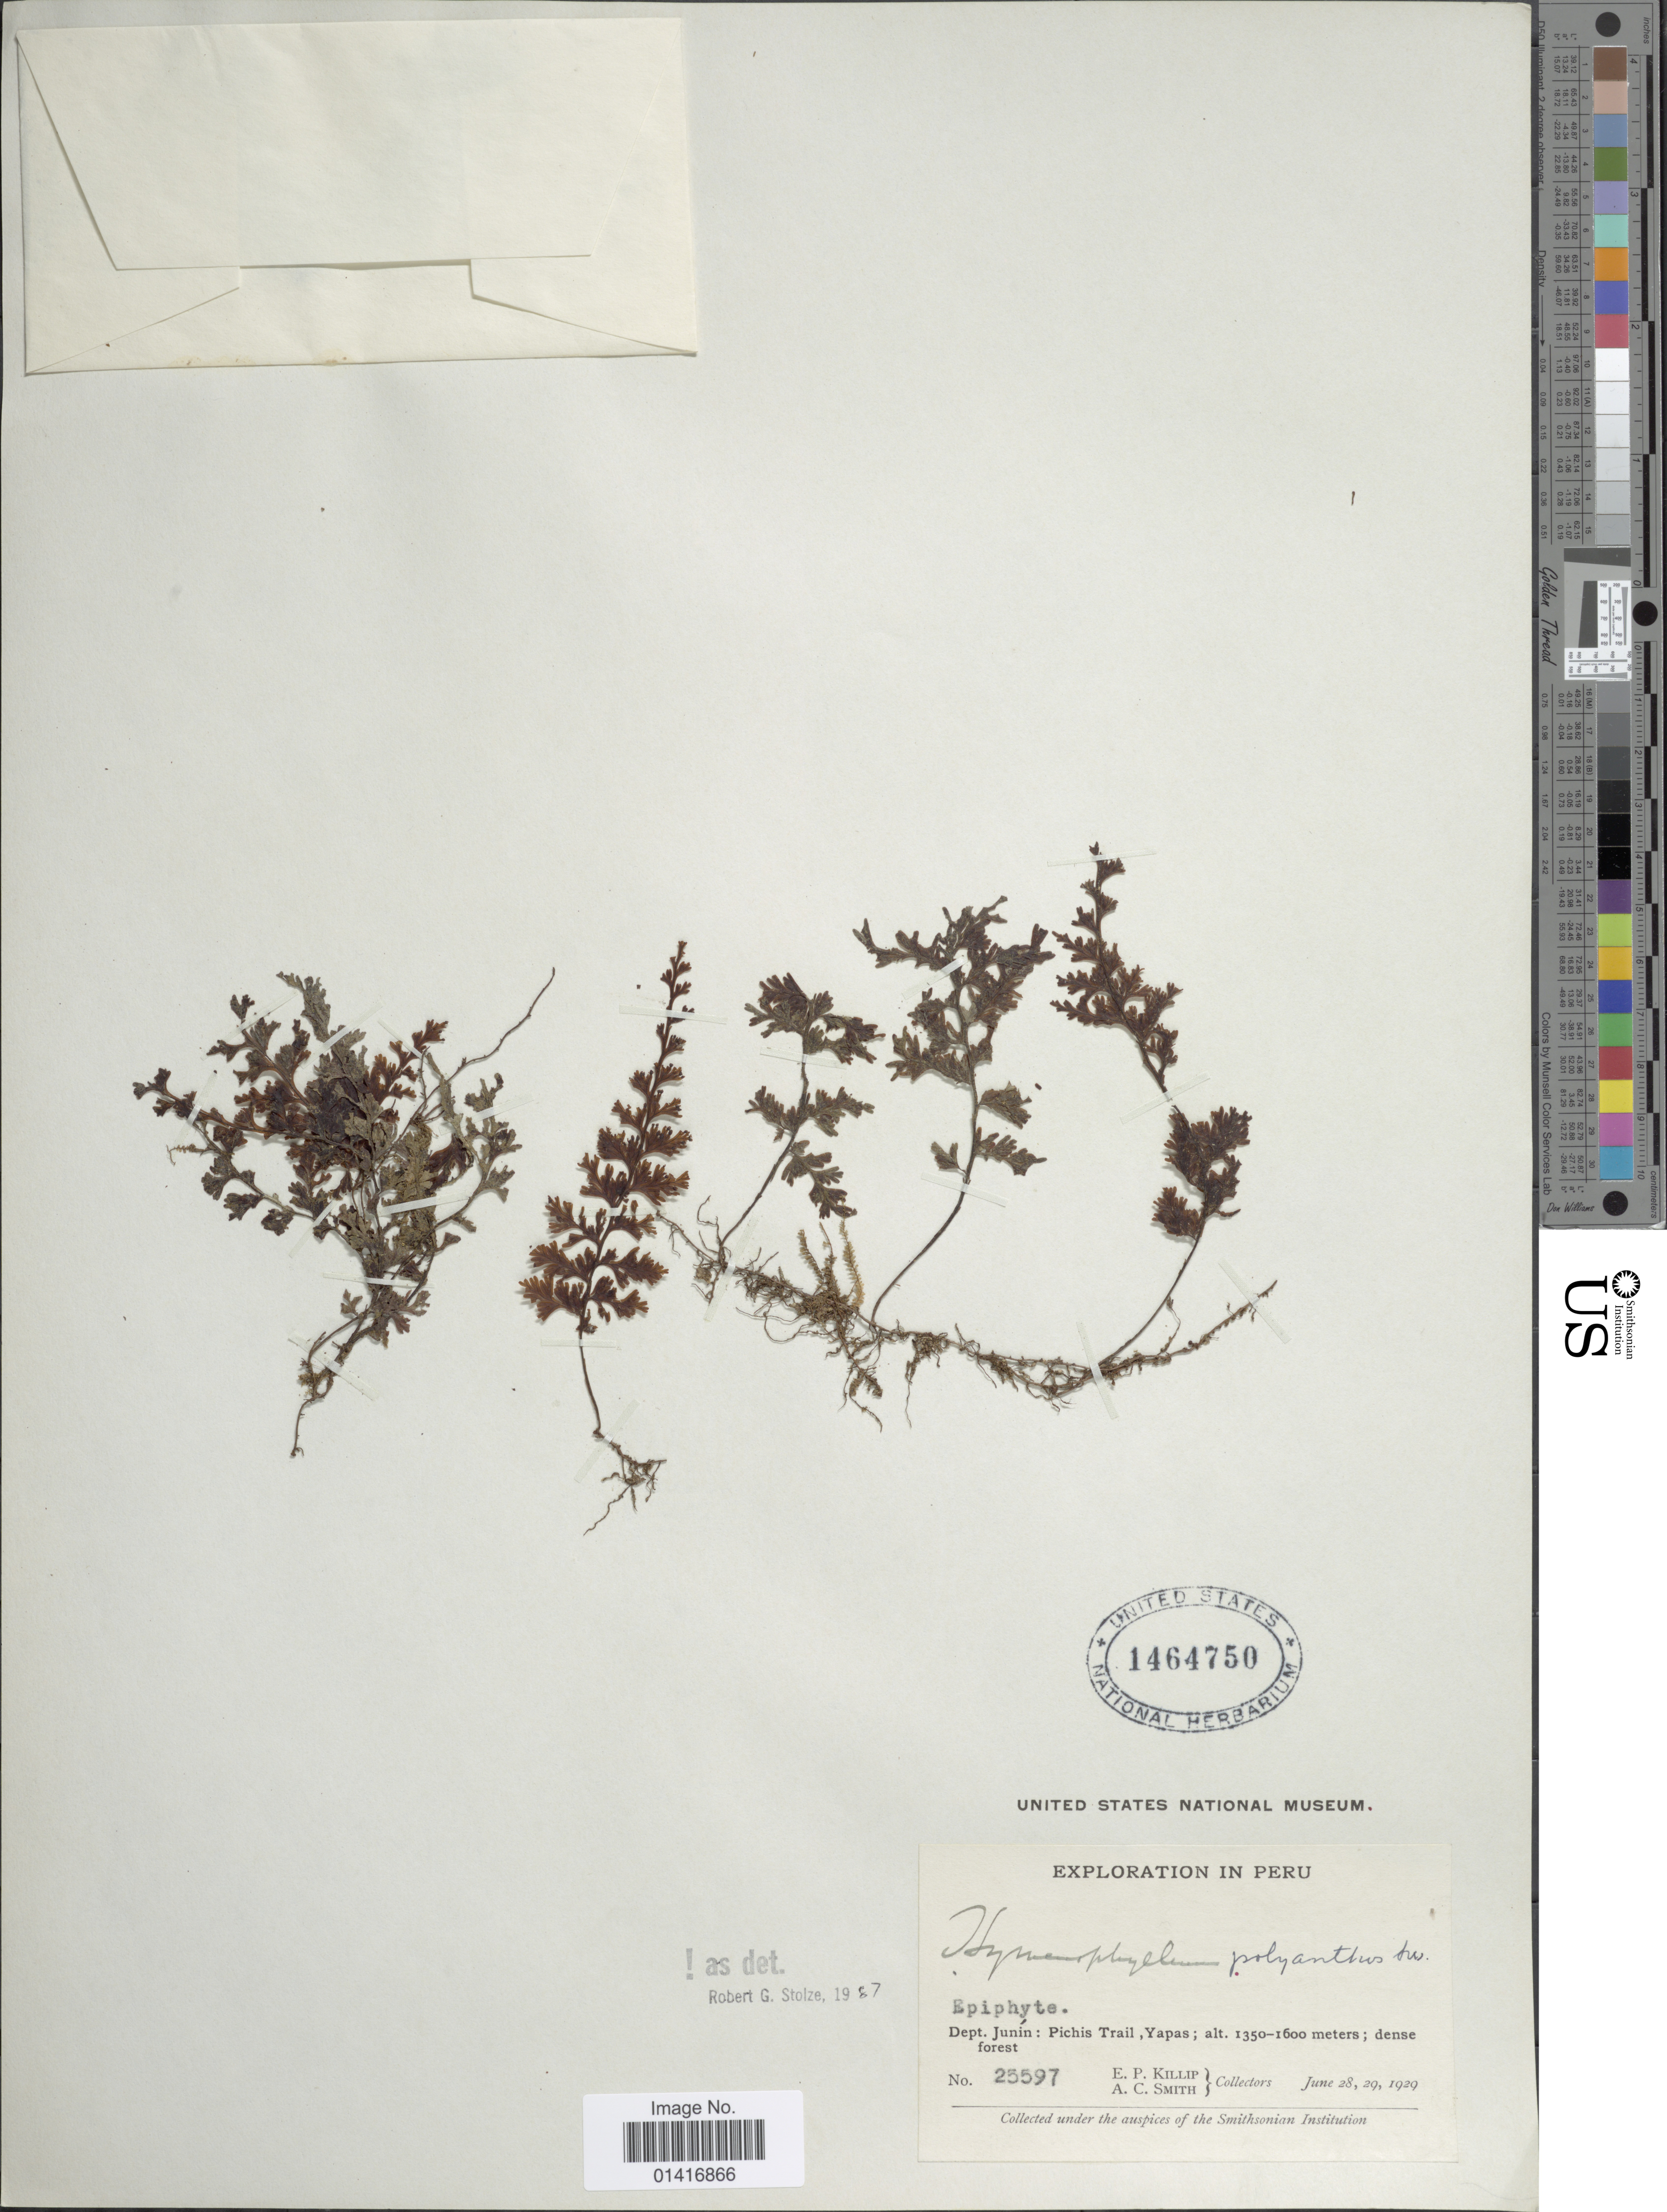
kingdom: Plantae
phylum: Tracheophyta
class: Polypodiopsida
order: Hymenophyllales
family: Hymenophyllaceae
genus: Hymenophyllum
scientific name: Hymenophyllum polyanthos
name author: (Sw.) Sw.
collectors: E. P. Killip & A. C. Smith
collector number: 25597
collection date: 1929-06-28/1929-06-29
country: Peru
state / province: Junín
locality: Pichis Trail, Yapas; dense forest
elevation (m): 1350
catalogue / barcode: US 1464750